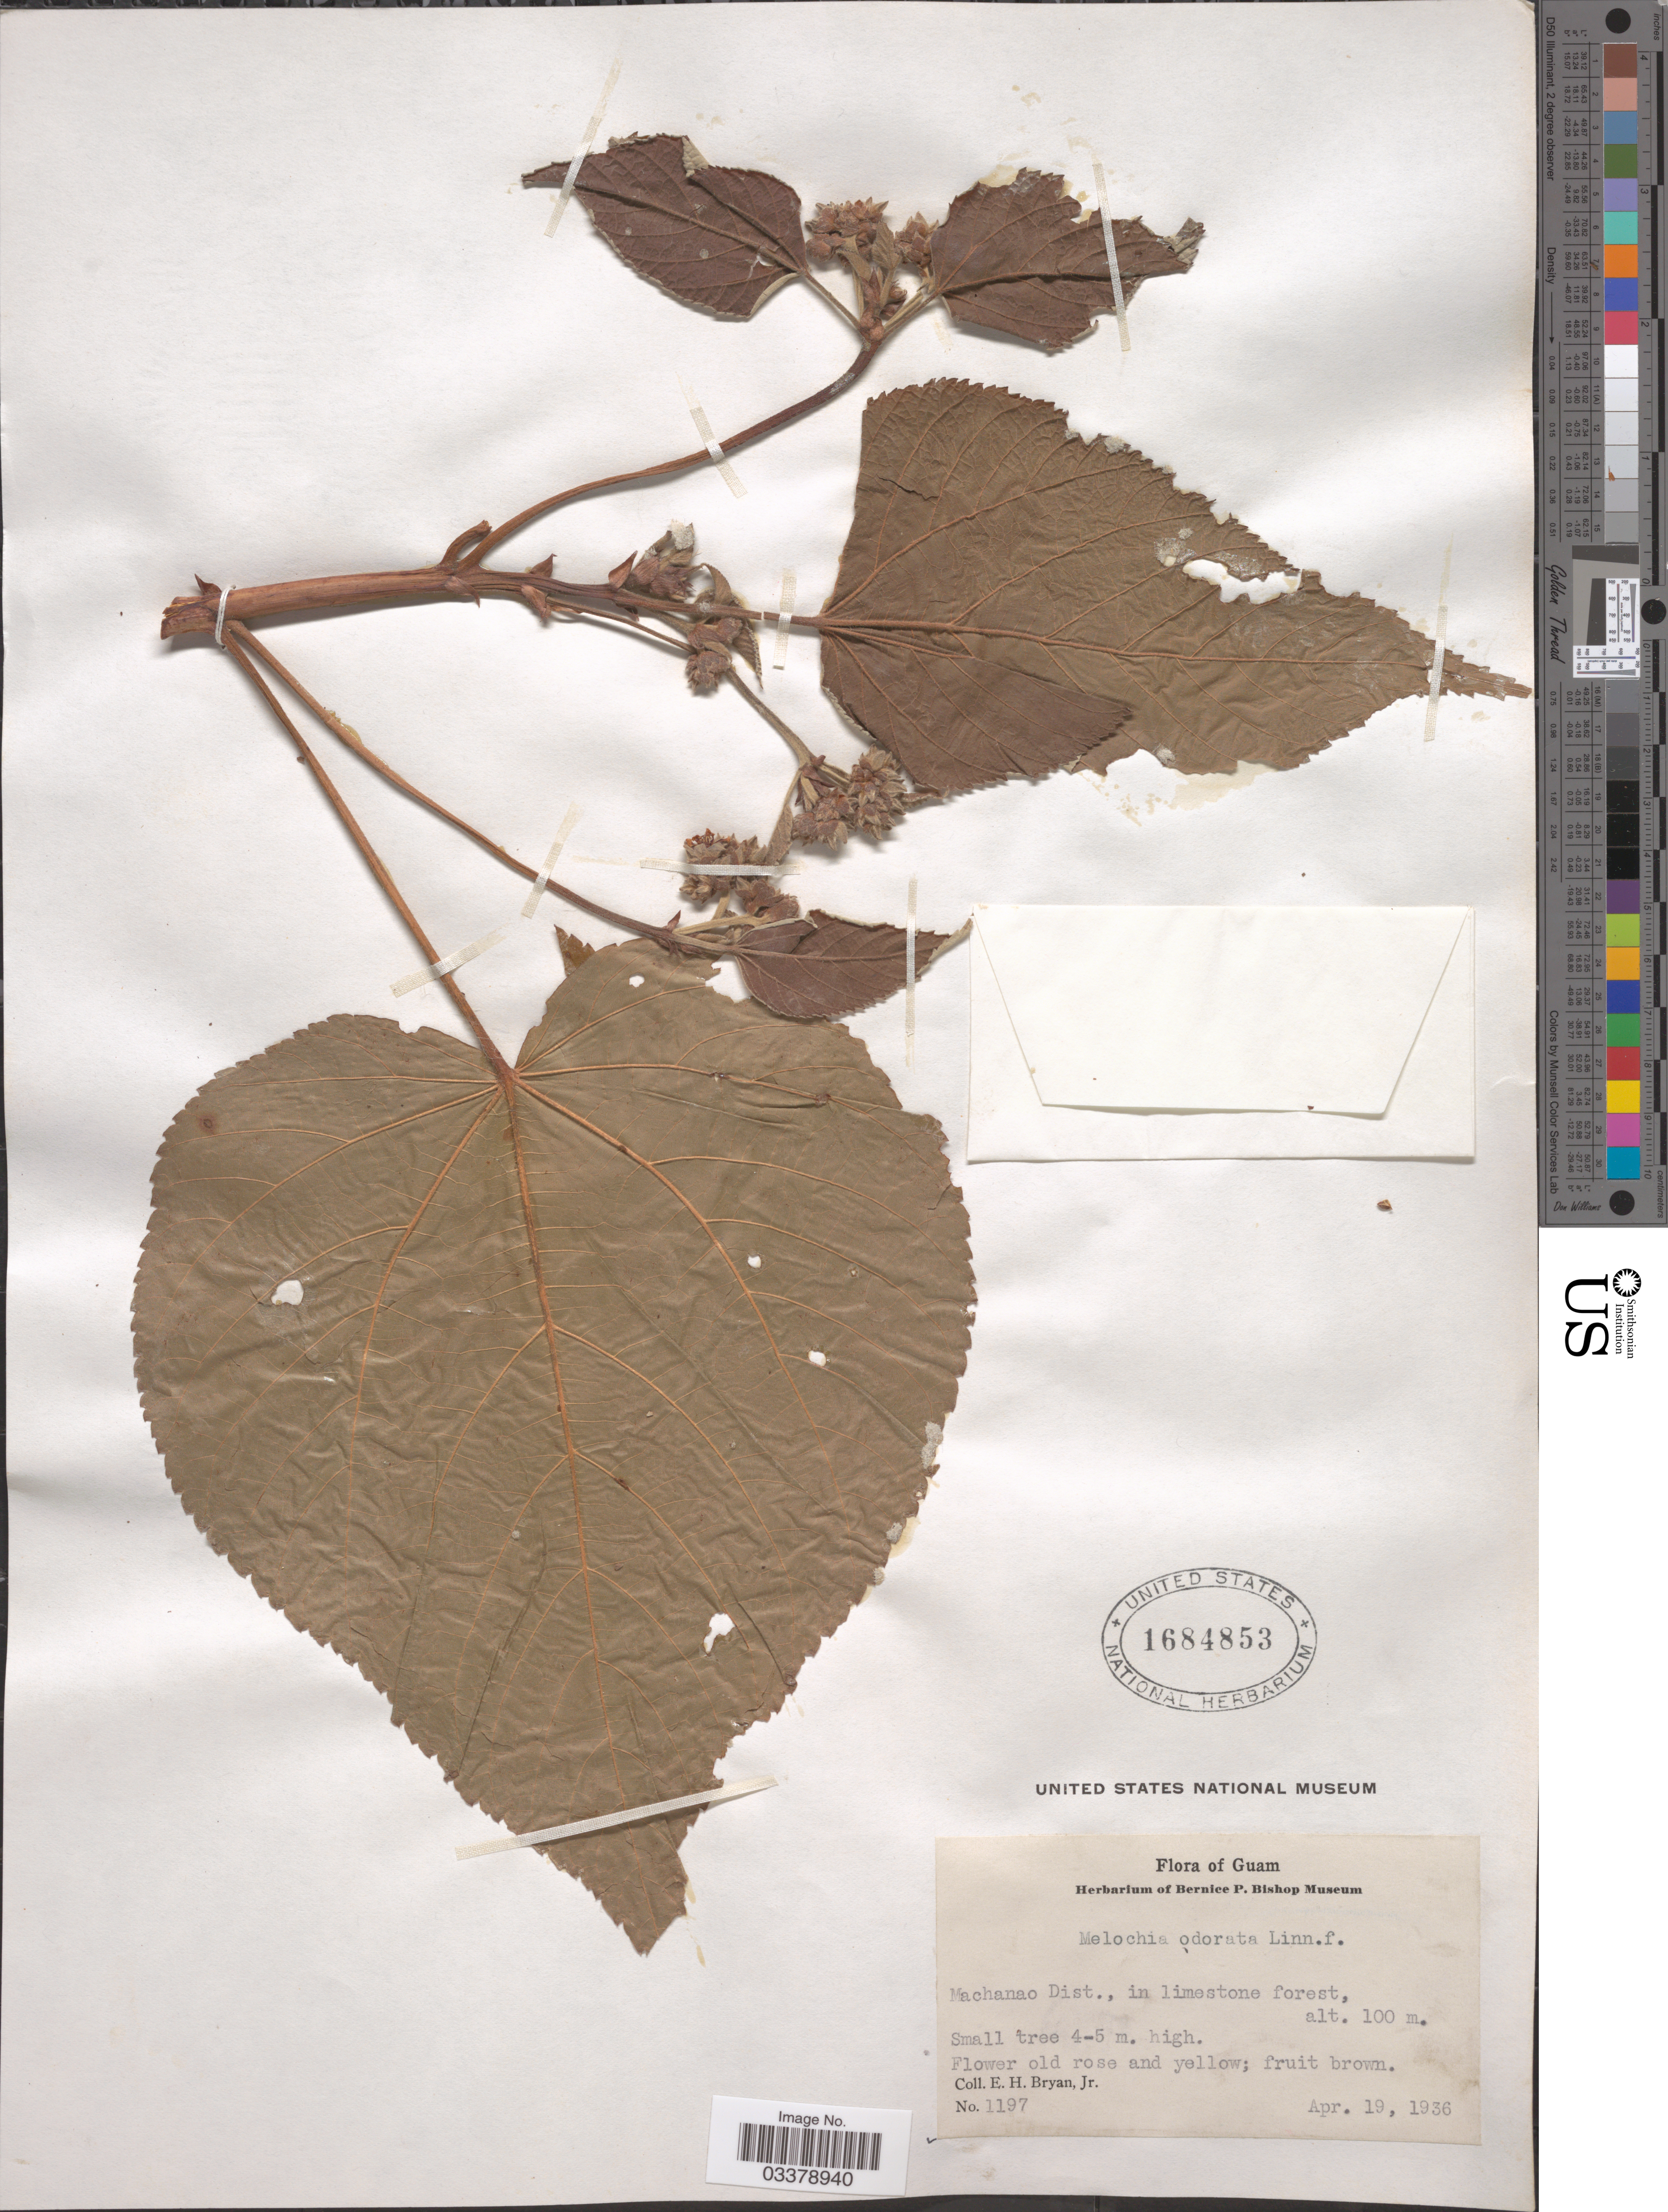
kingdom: Plantae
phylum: Tracheophyta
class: Magnoliopsida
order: Malvales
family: Malvaceae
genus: Melochia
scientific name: Melochia compacta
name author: Hochr.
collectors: E. Bryan Jr.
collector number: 1197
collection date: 1936-04-19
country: Guam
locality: Machanao Dist., in limestone forest.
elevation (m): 100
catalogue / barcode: US 1684853